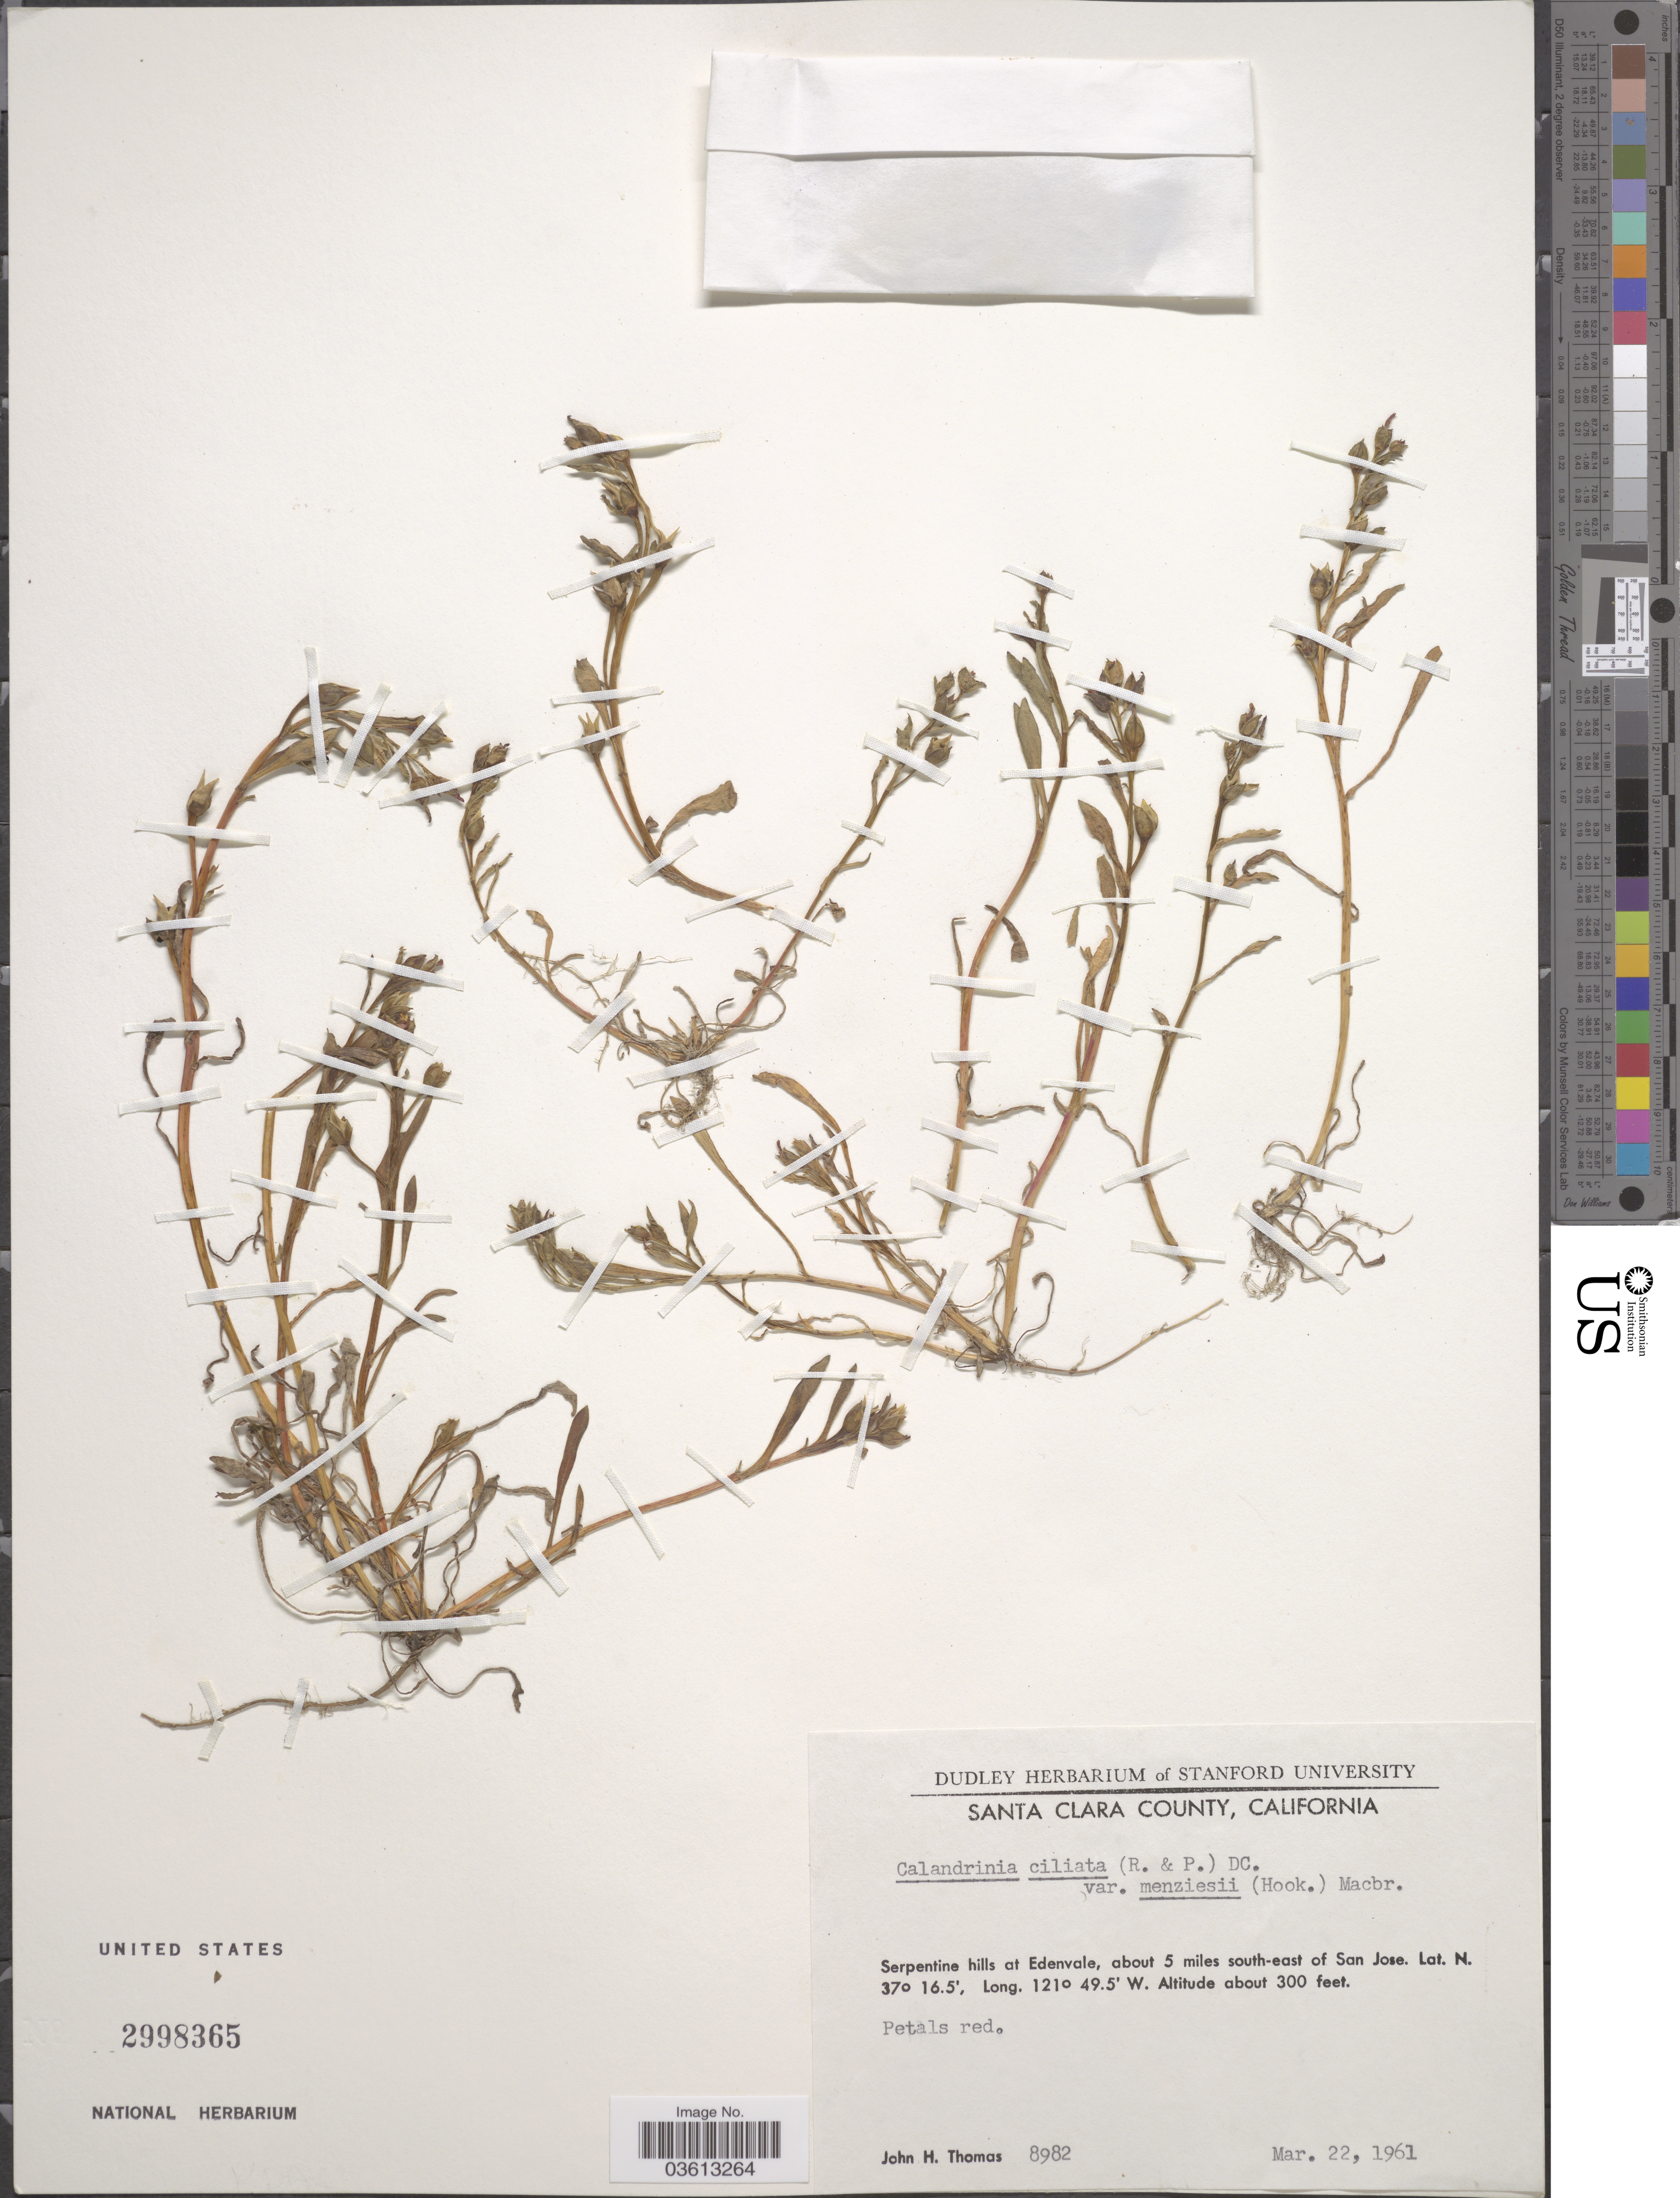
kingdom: Plantae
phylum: Tracheophyta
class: Magnoliopsida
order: Caryophyllales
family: Montiaceae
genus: Calandrinia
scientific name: Calandrinia ciliata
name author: (Ruiz & Pav.) DC.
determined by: Strong, Mark T., (BOT), Smithsonian Institution - National Museum of Natural History (UNITED STATES)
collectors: J. H. Thomas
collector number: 8982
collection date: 1961-03-22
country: United States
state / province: California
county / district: Santa Clara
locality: Santa Clara County. Serpentine hills at Edenvale, about 5 miles south-east of San Jose.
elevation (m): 91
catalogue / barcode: US 2998365